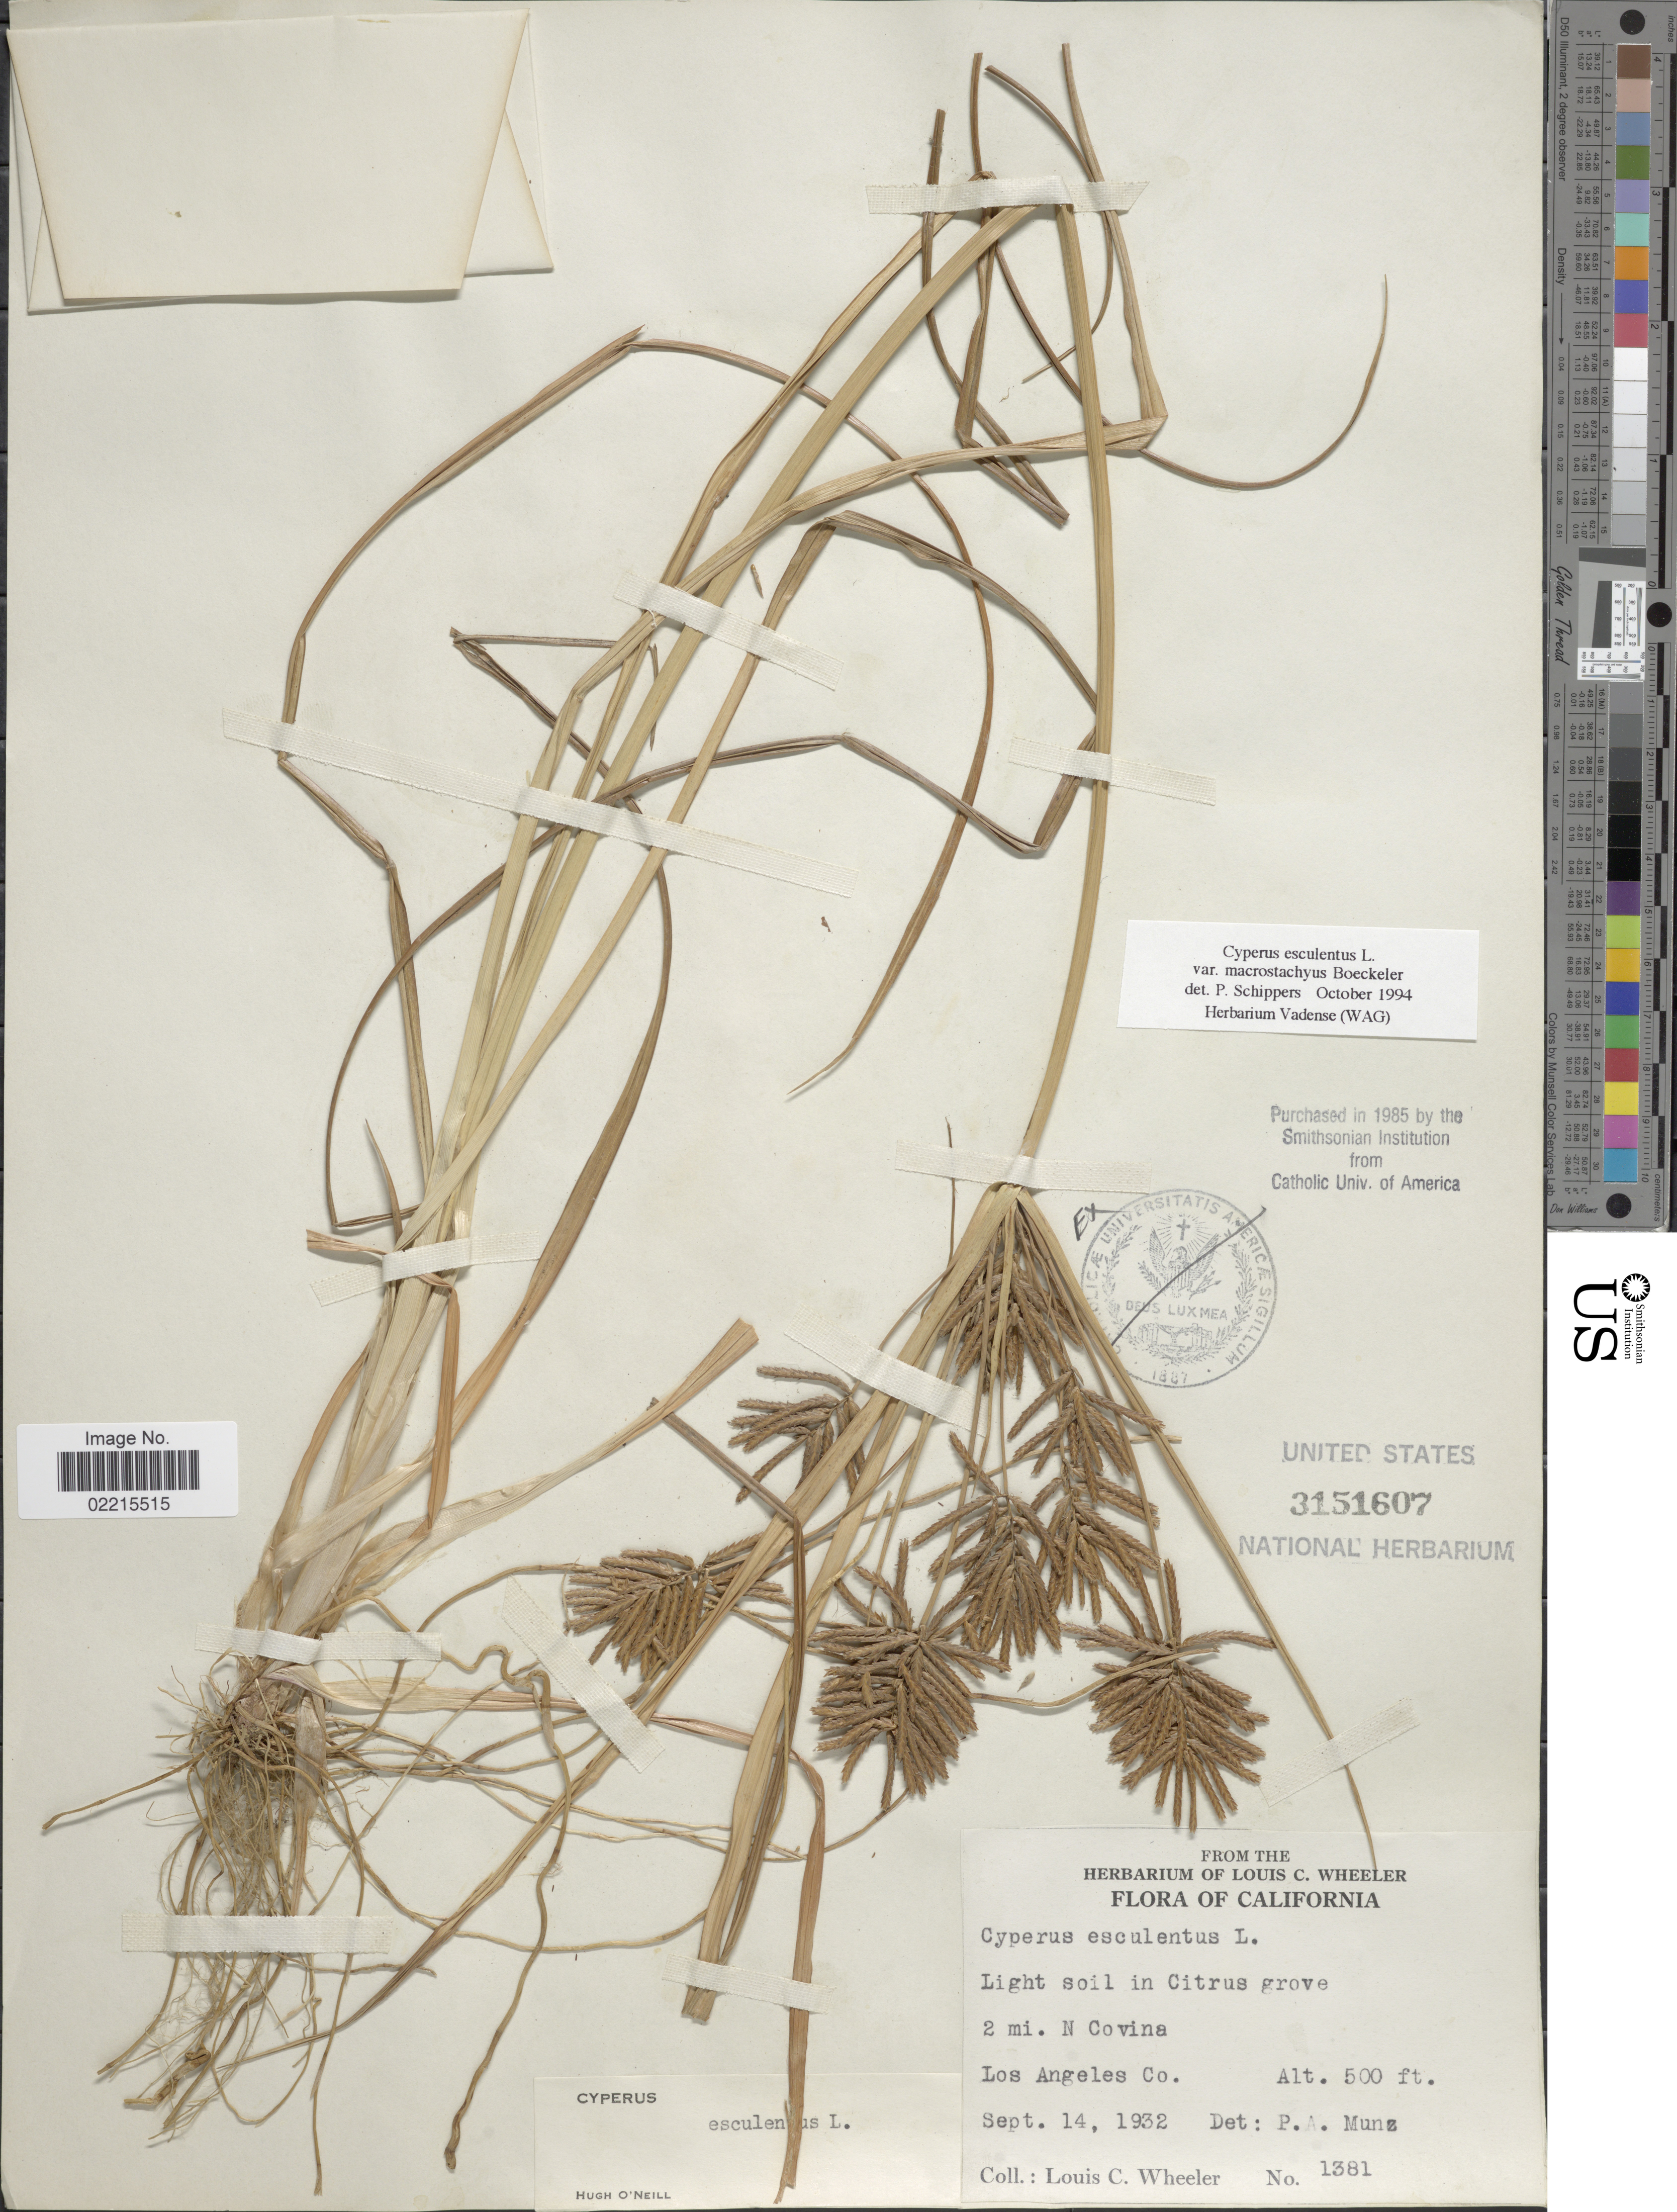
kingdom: Plantae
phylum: Tracheophyta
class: Liliopsida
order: Poales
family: Cyperaceae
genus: Cyperus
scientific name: Cyperus esculentus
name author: L.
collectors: L. C. Wheeler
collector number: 1381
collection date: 1932-09-14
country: United States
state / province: California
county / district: Los Angeles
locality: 2 mi N Covina, Los Angeles Co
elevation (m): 152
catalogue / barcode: US 3151607